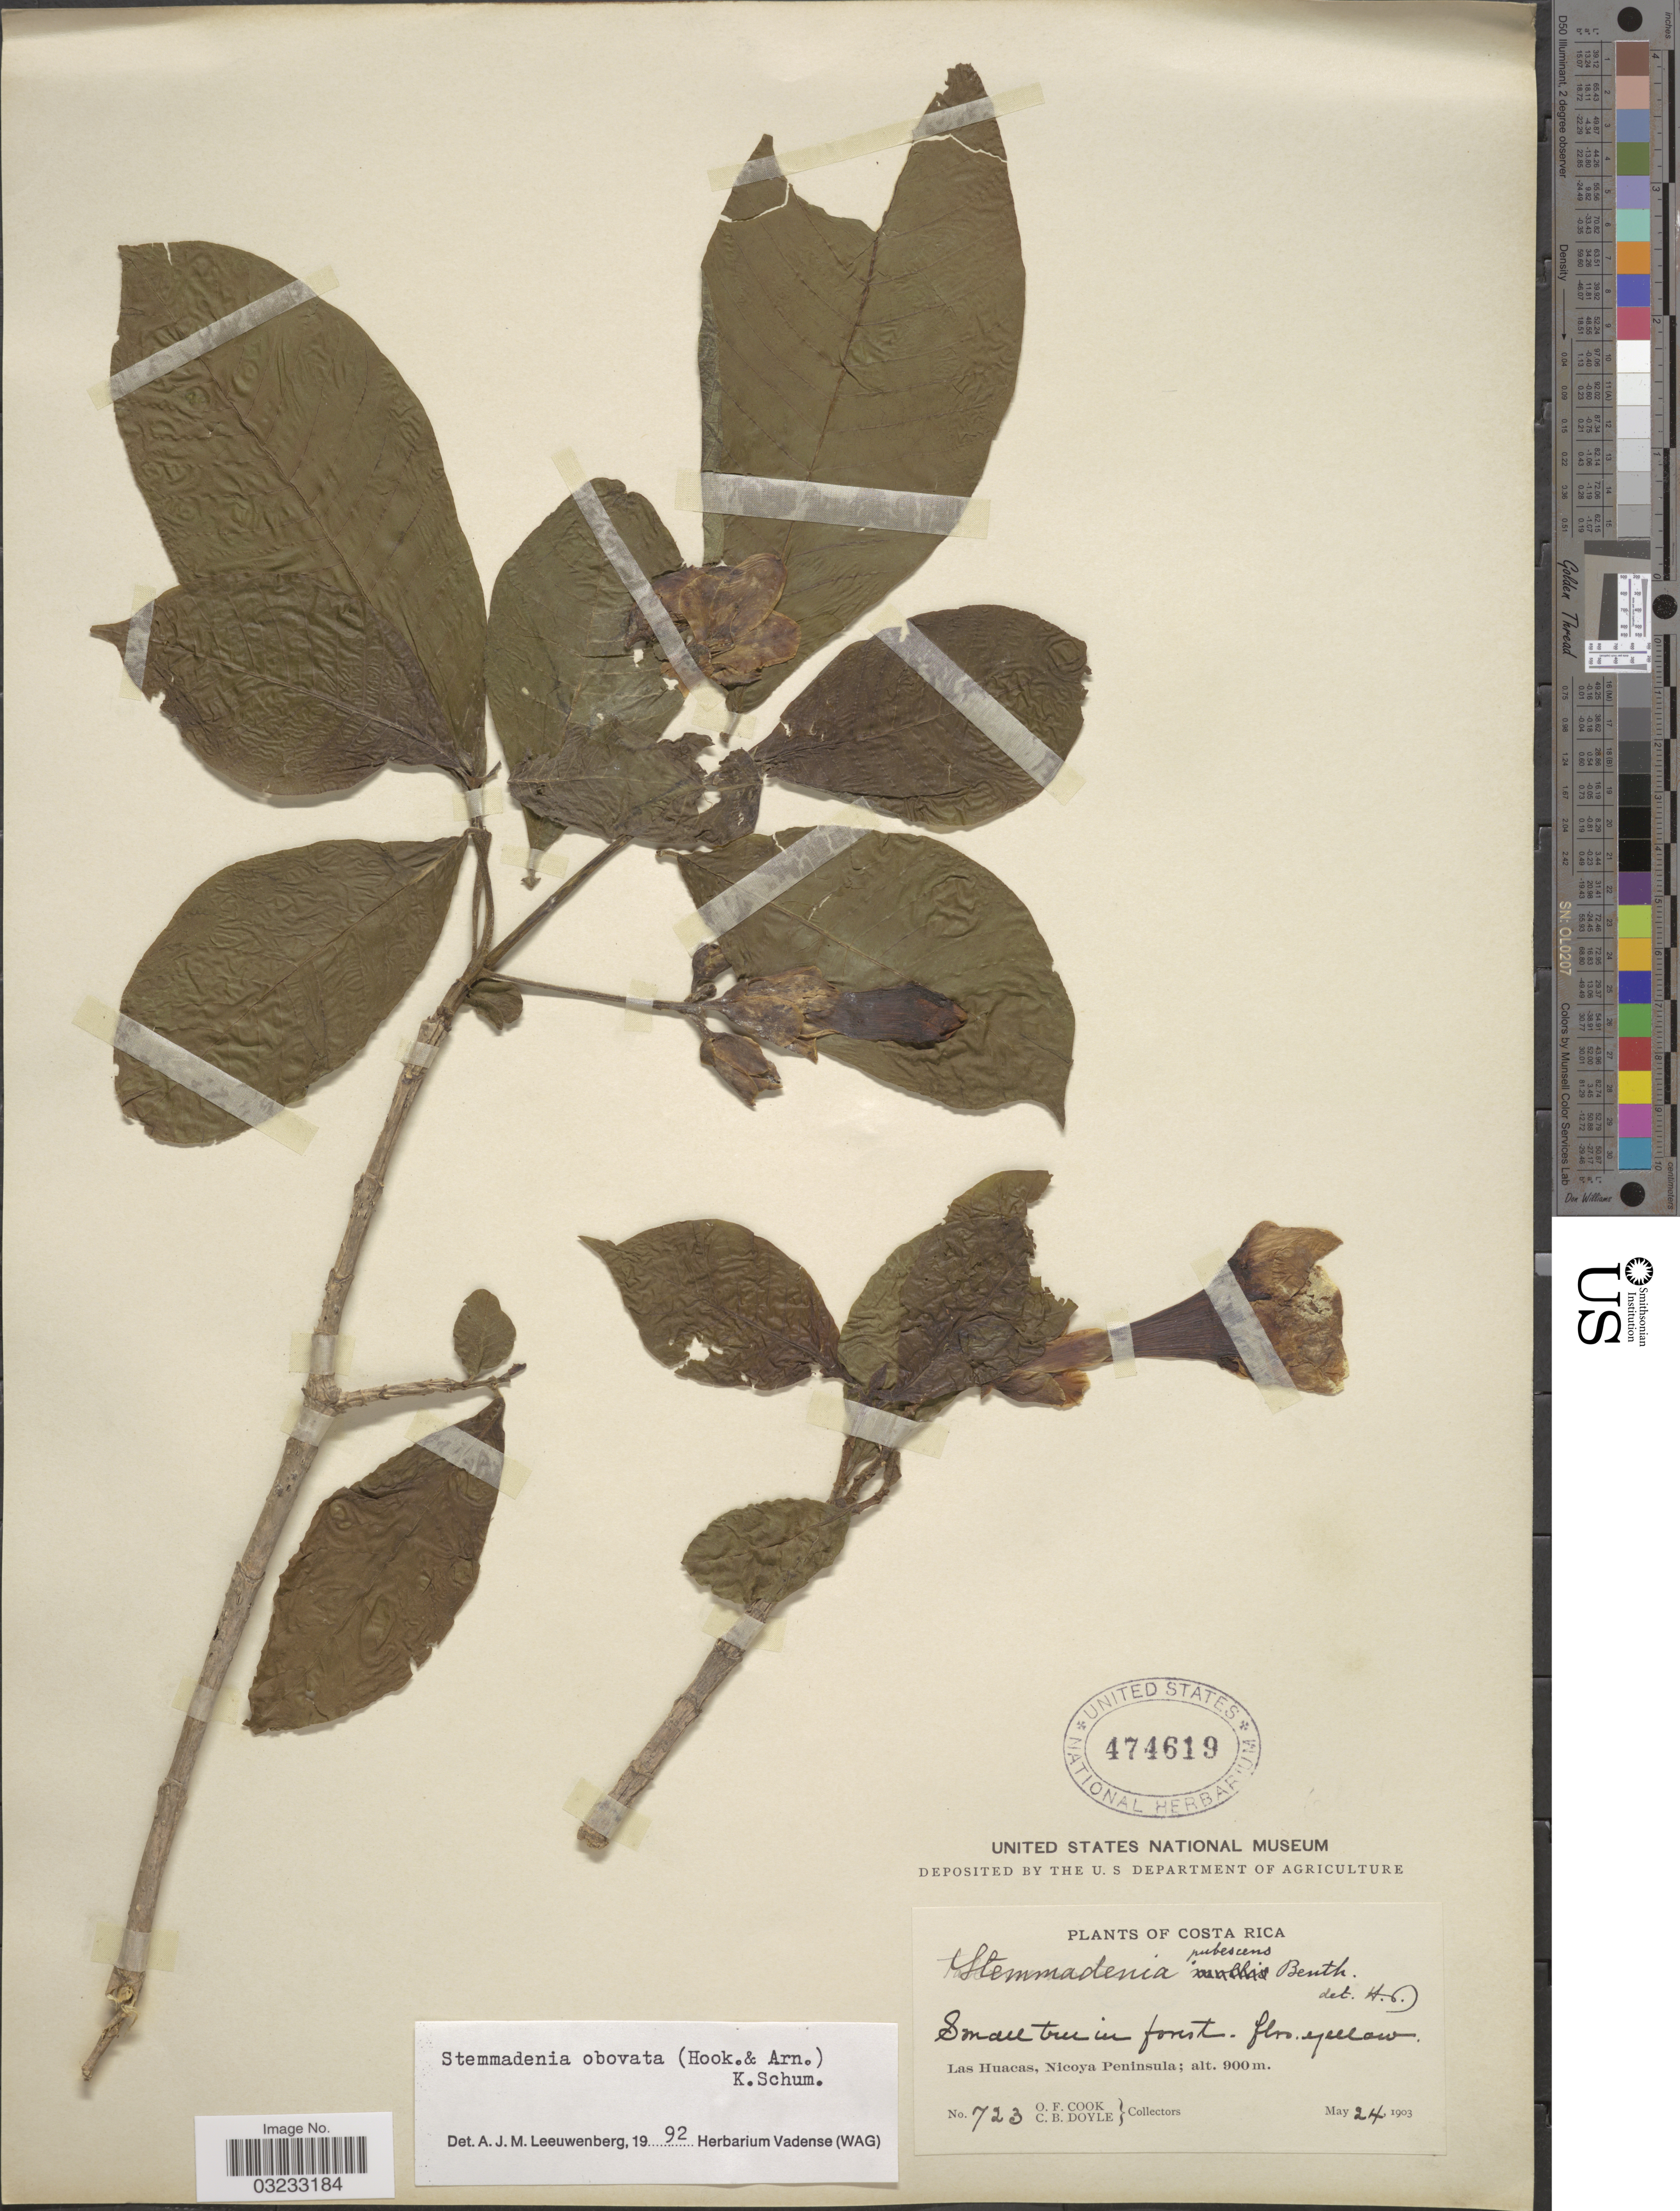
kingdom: Plantae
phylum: Tracheophyta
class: Magnoliopsida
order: Gentianales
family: Apocynaceae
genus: Stemmadenia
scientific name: Stemmadenia obovata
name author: (Hook. & Arn.) K. Schum.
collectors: O. F. Cook & C. Doyle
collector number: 723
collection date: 1903-05-24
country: Costa Rica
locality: Las Huacas, Nicoya Peninsula.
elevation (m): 900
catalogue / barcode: US 474619